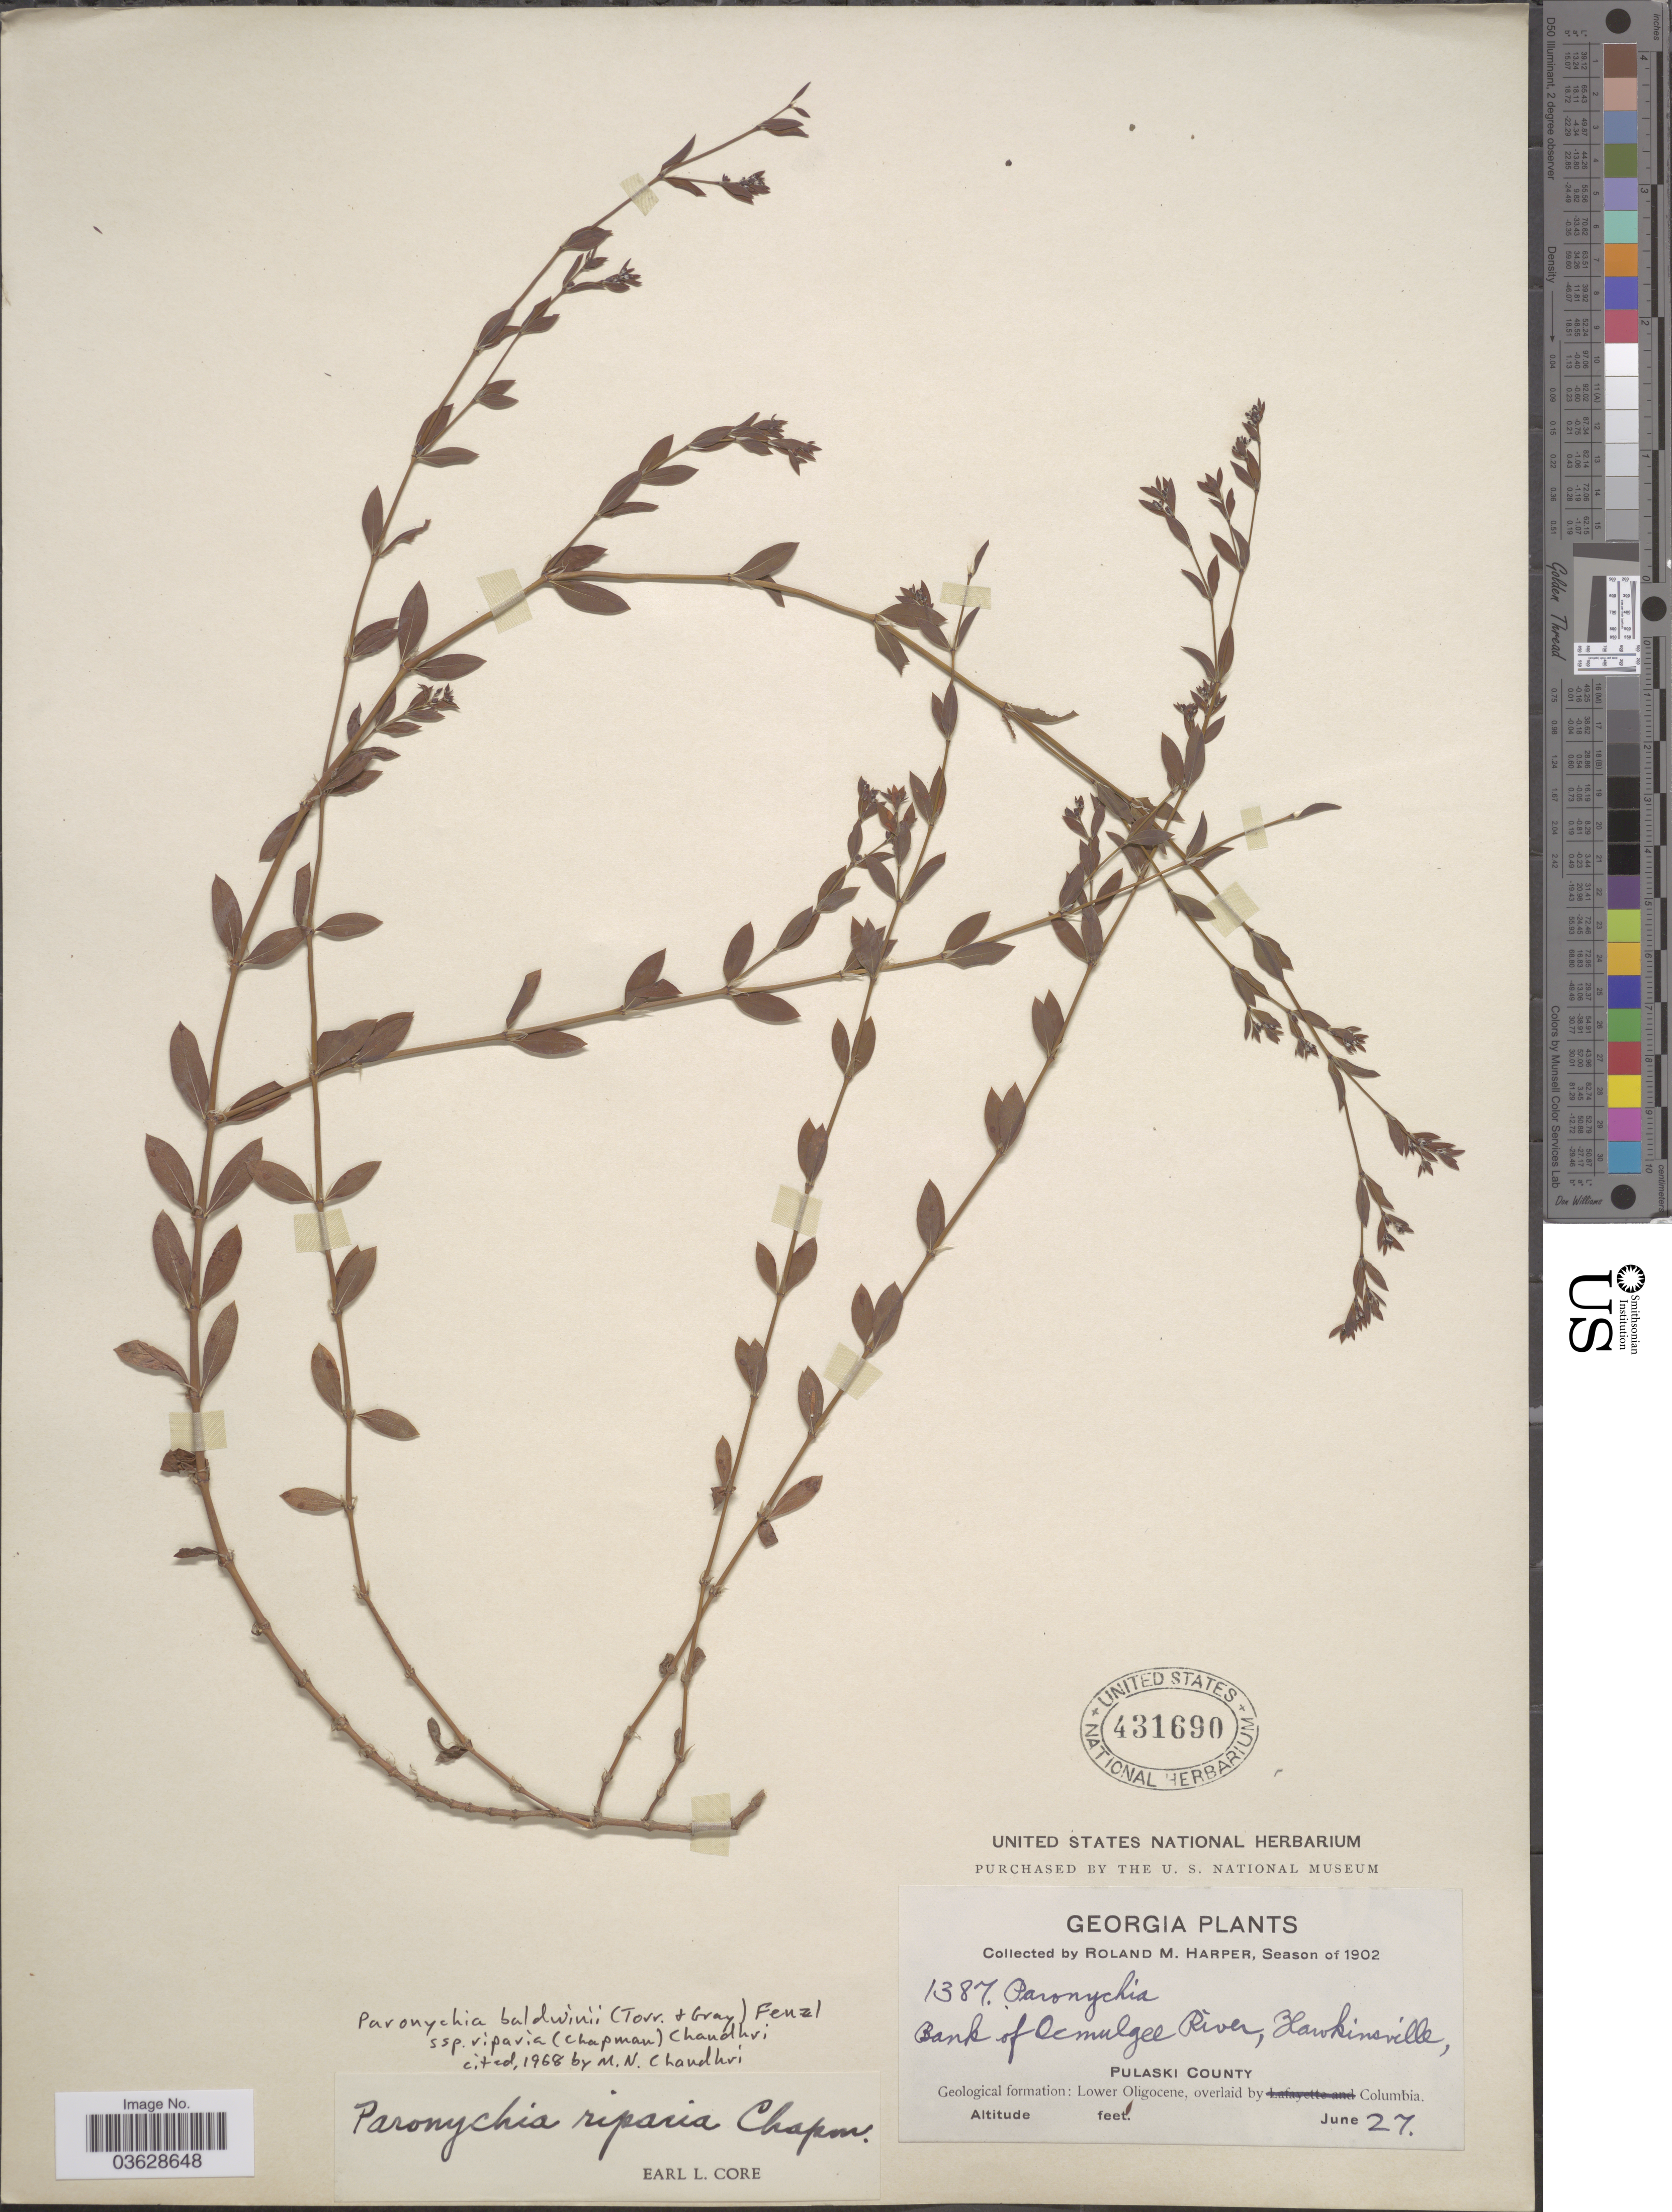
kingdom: Plantae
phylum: Tracheophyta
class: Magnoliopsida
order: Caryophyllales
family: Caryophyllaceae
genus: Paronychia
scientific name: Paronychia baldwinii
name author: (A. Gray & Torr.) Fenzl ex Walp.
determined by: Strong, Mark T., (BOT), Smithsonian Institution - National Museum of Natural History (UNITED STATES)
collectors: R. M. Harper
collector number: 1387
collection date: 1902-06-27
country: United States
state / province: Georgia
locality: Bank of Ocmulgee River, Hawkinsville, Pulaski County. Geological formation: Lower Oligocene, overlaid by Columbia.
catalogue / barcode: US 431690